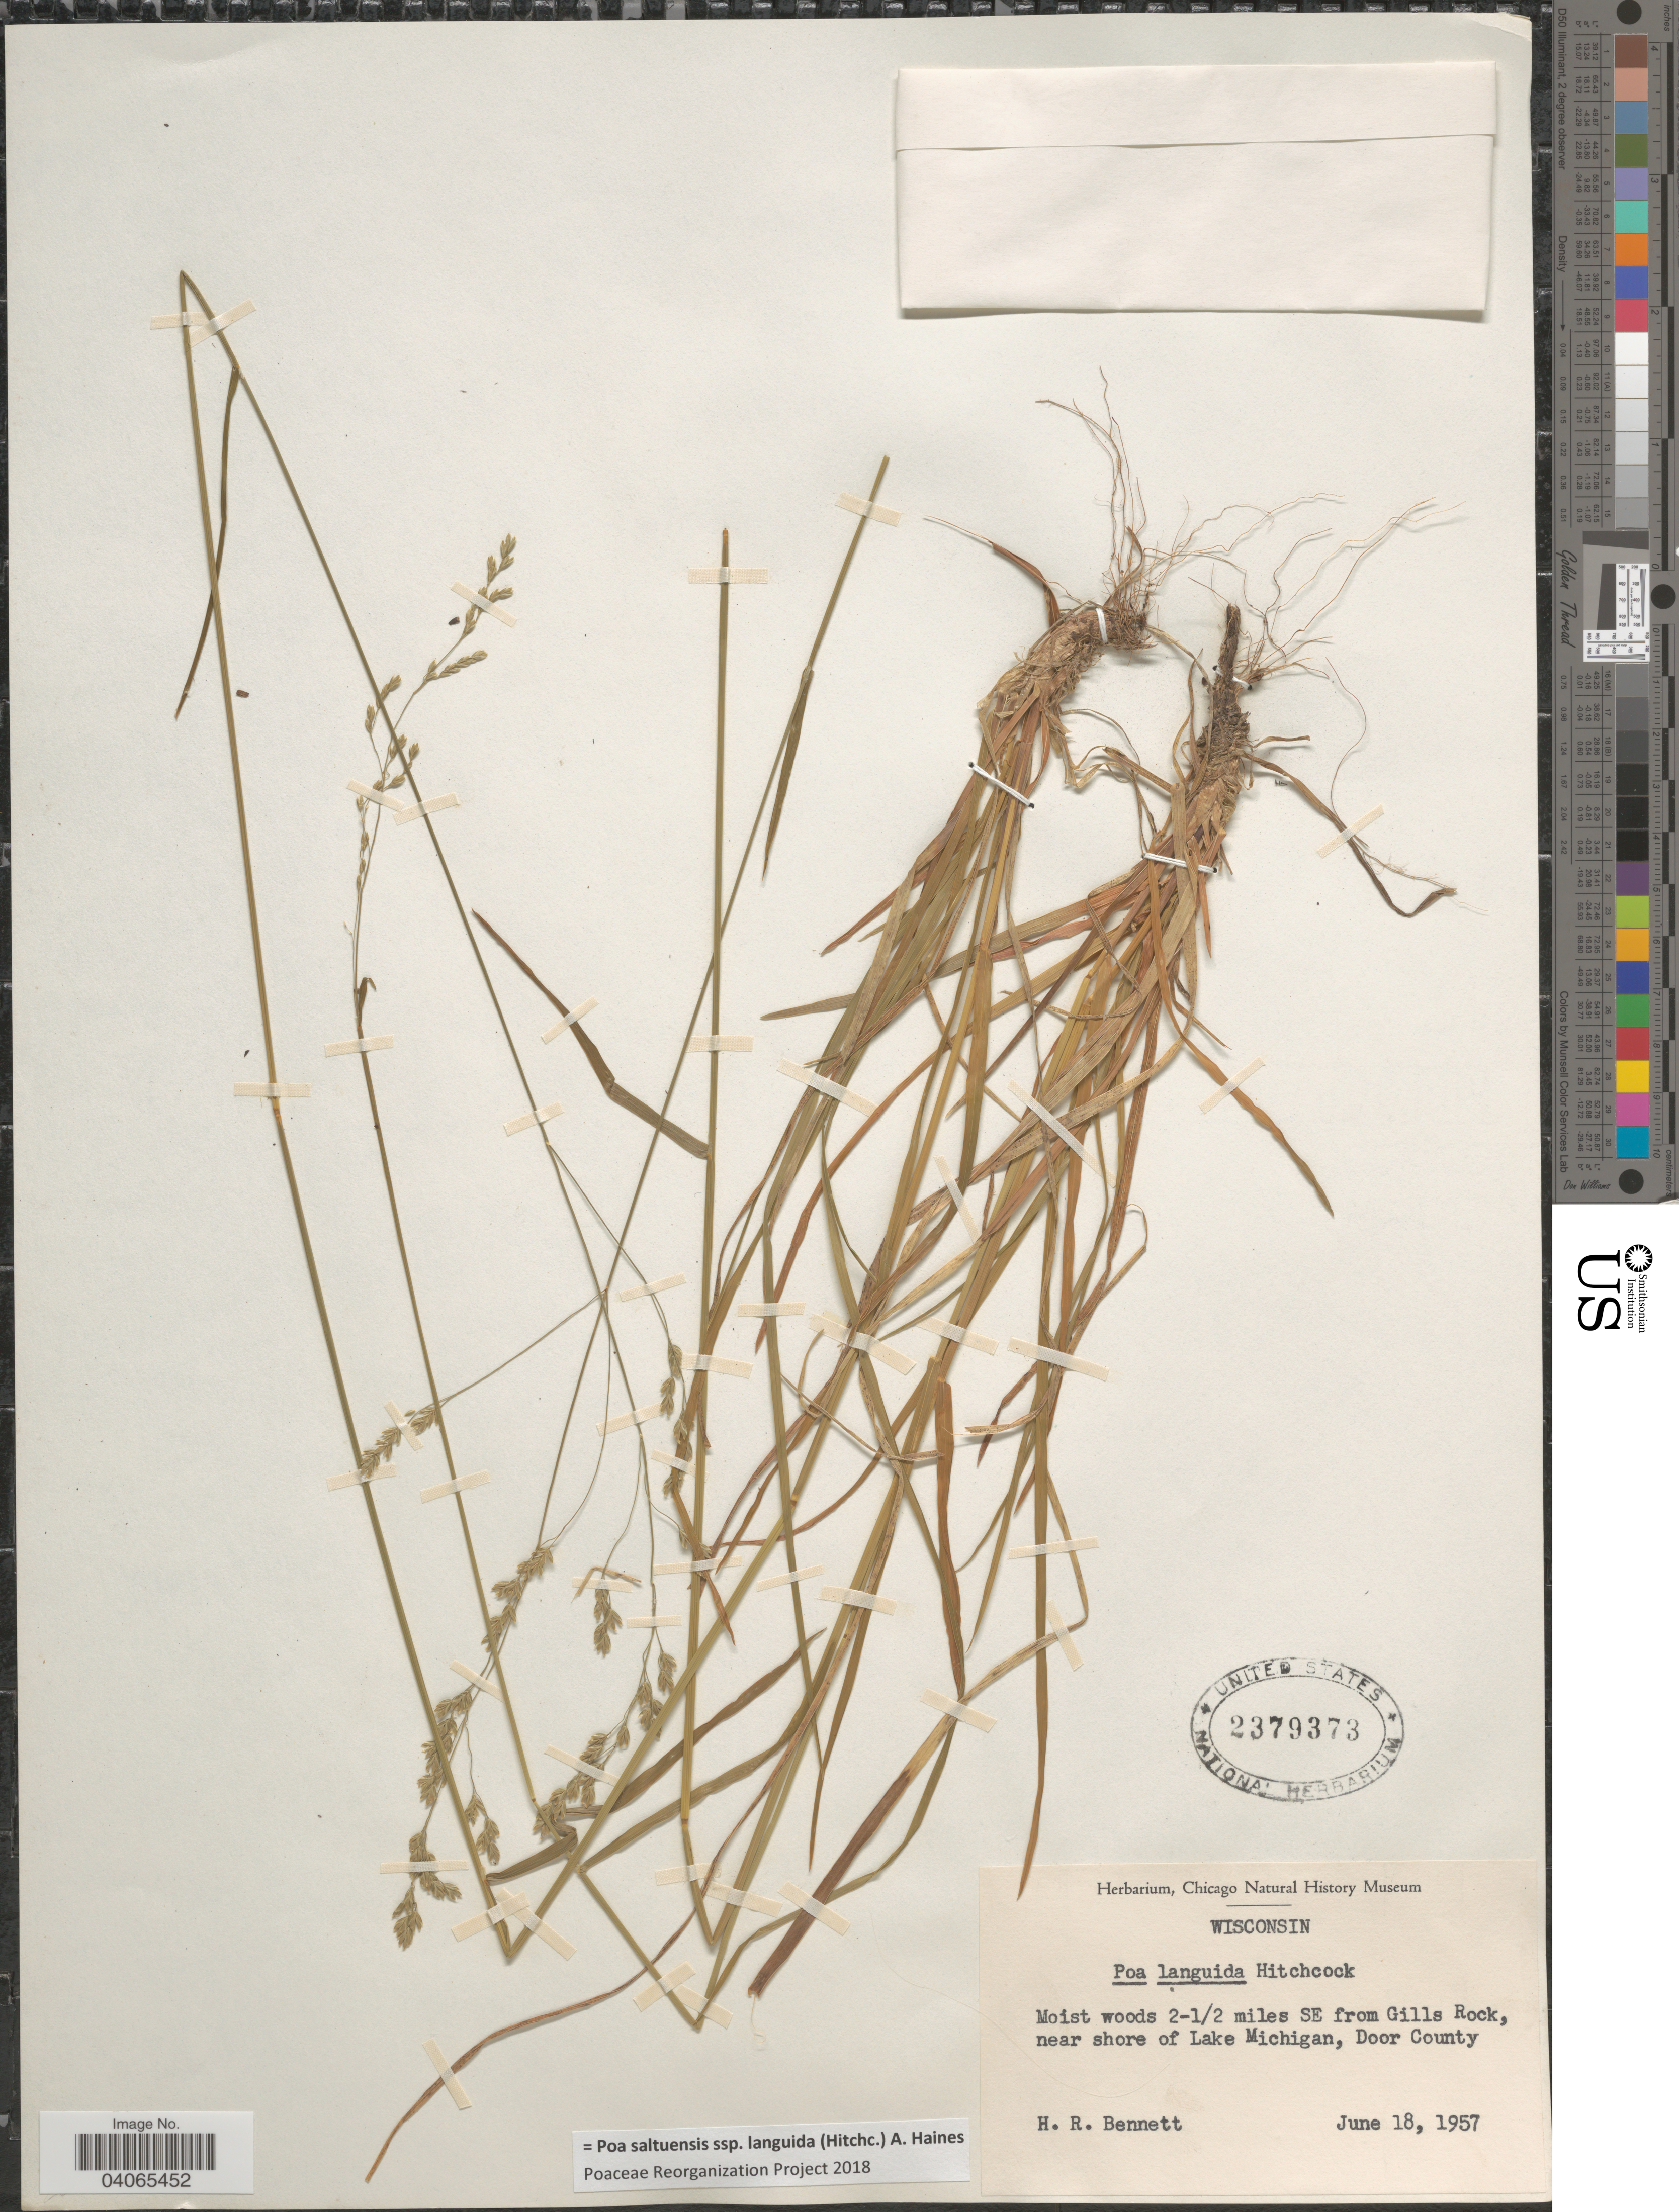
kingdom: Plantae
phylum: Tracheophyta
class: Liliopsida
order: Poales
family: Poaceae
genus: Poa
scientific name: Poa saltuensis subsp. languida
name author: (Hitchc.) A. Haines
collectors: H. R. Bennett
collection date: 1957-06-18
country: United States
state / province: Wisconsin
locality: Moist woods 2-2½ miles SE from Gills Rock, near shore of Lake Michigan, Door County.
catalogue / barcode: US 2379373